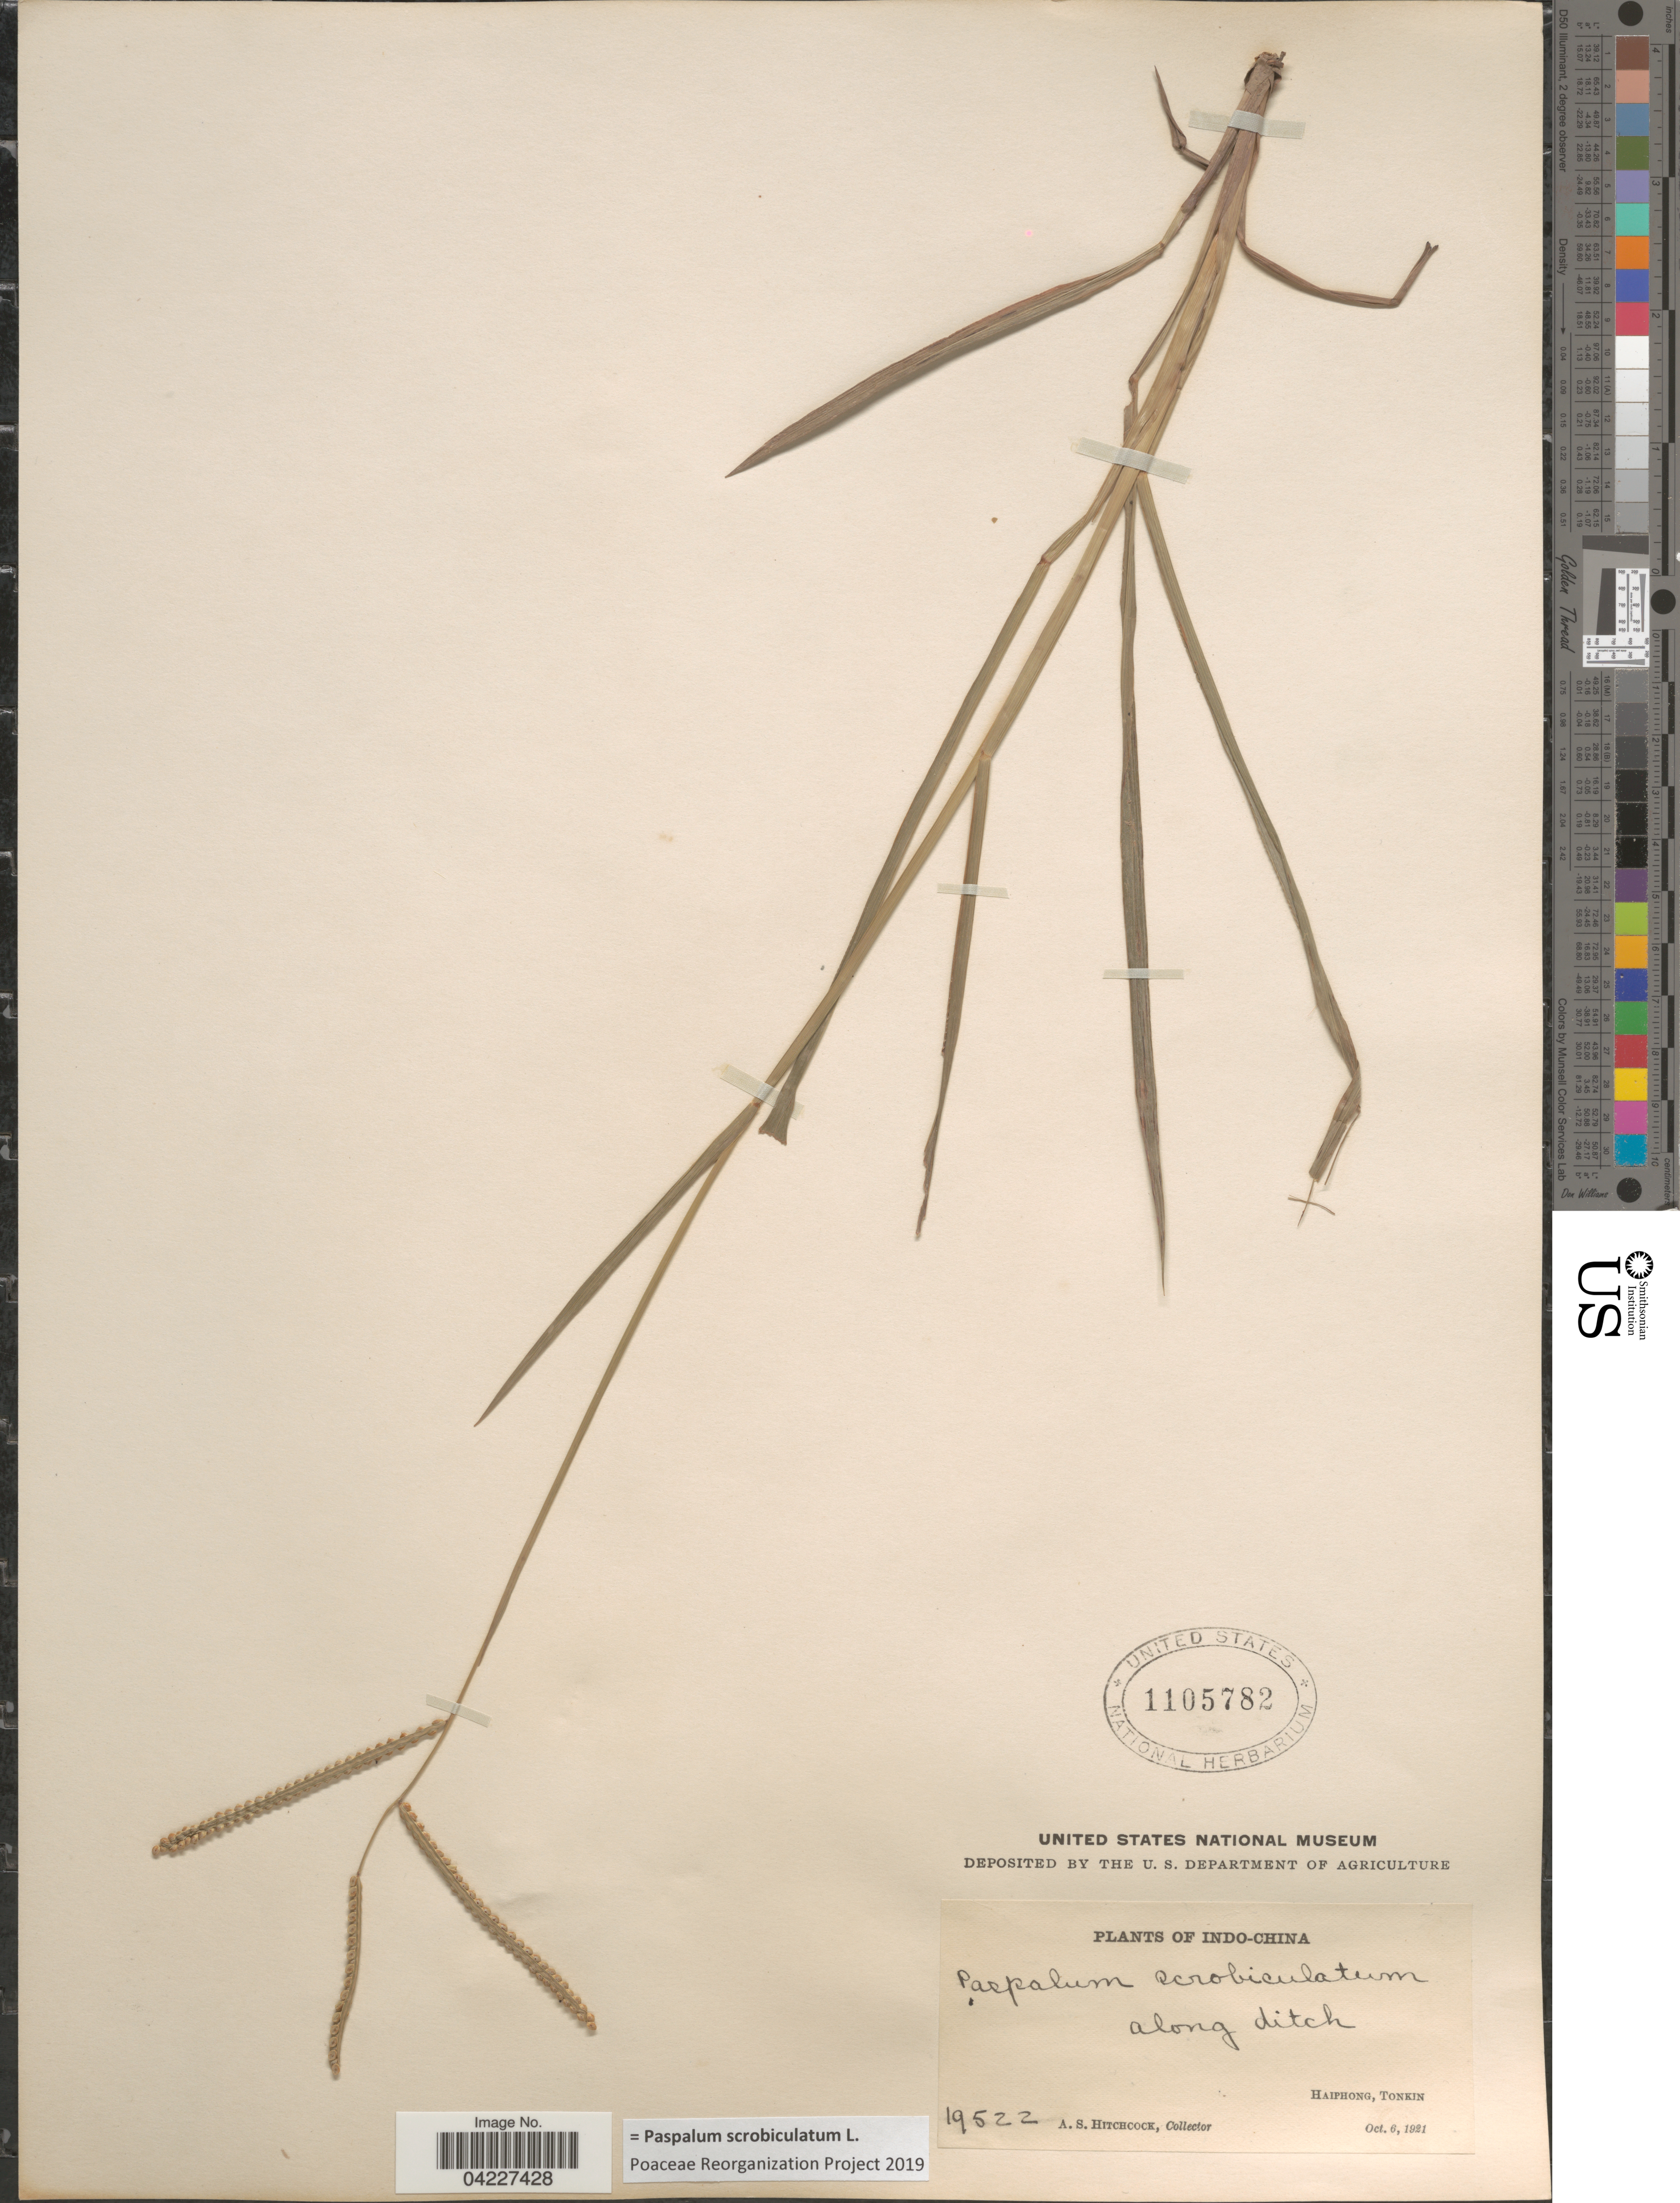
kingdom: Plantae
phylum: Tracheophyta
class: Liliopsida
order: Poales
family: Poaceae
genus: Paspalum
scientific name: Paspalum scrobiculatum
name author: L.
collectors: A. S. Hitchcock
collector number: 19522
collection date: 1921-10-06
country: Vietnam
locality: Indo-China. Haiphong, Tonkin.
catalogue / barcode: US 1105782